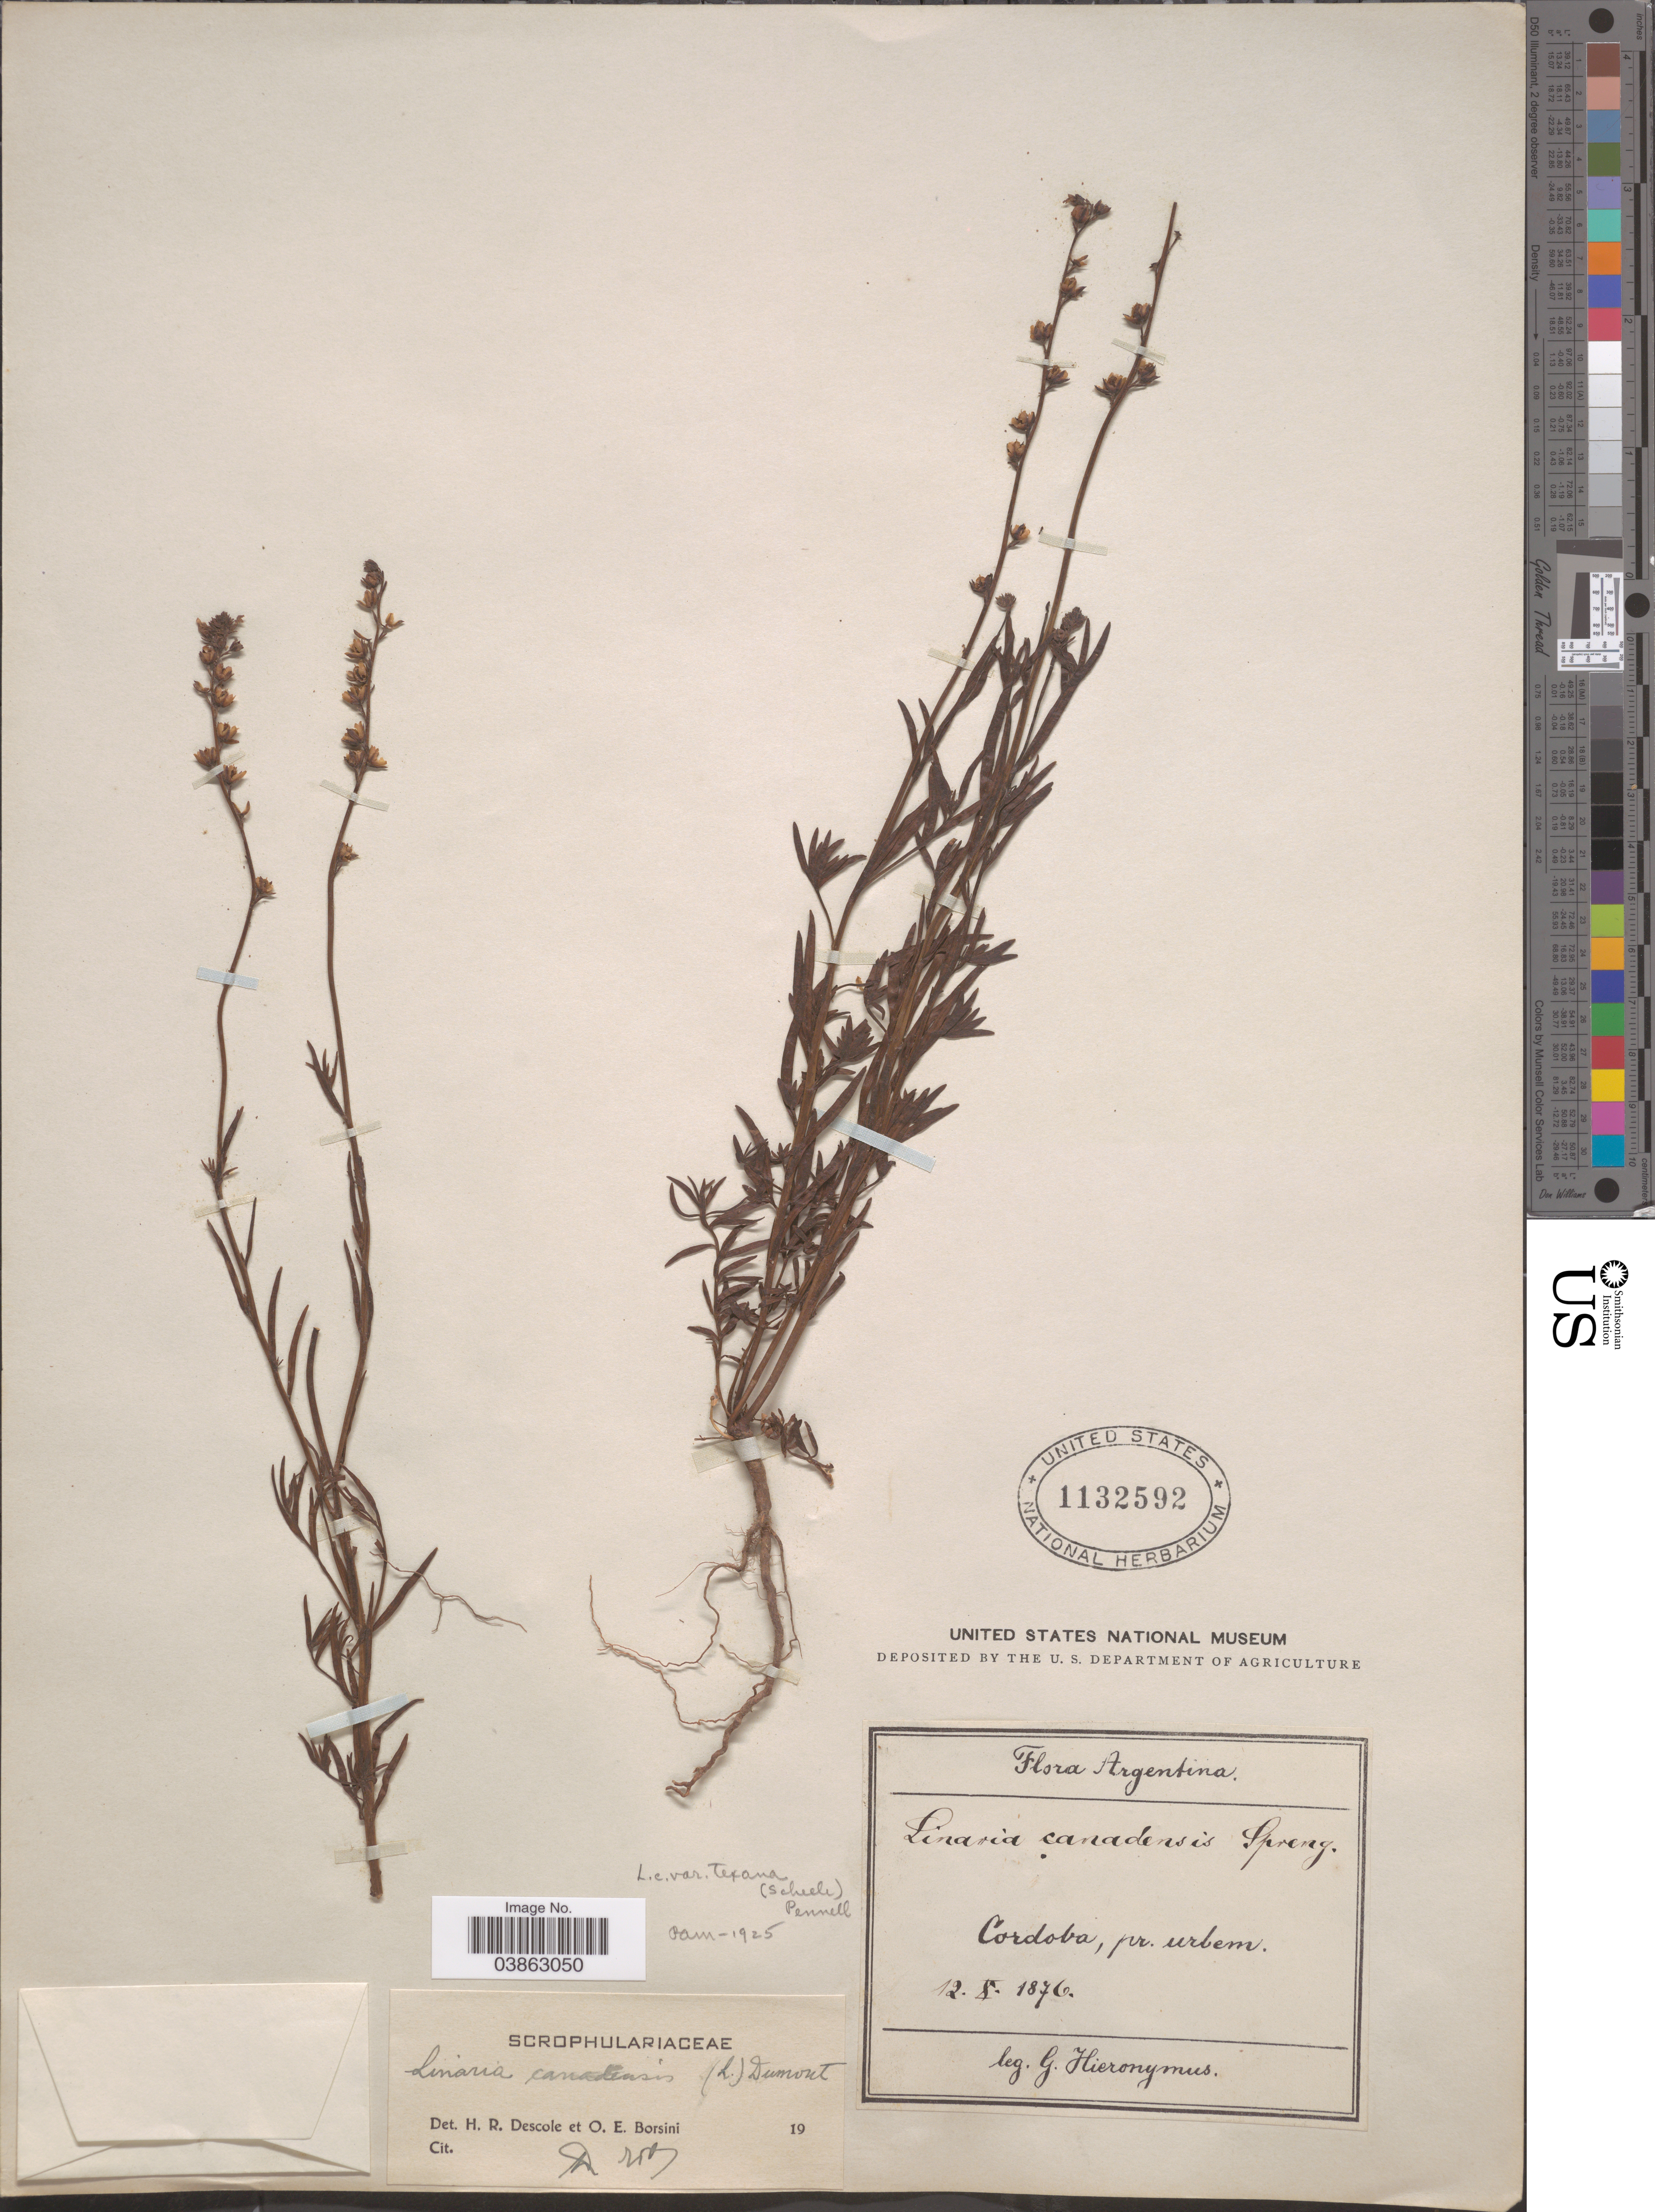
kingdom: Plantae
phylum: Tracheophyta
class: Magnoliopsida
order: Lamiales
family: Plantaginaceae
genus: Linaria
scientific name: Linaria texana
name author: Scheele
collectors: G. H. Hieronymus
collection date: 1876-08-12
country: Argentina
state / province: Cordoba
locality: Pr. urbem.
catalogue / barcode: US 1132592